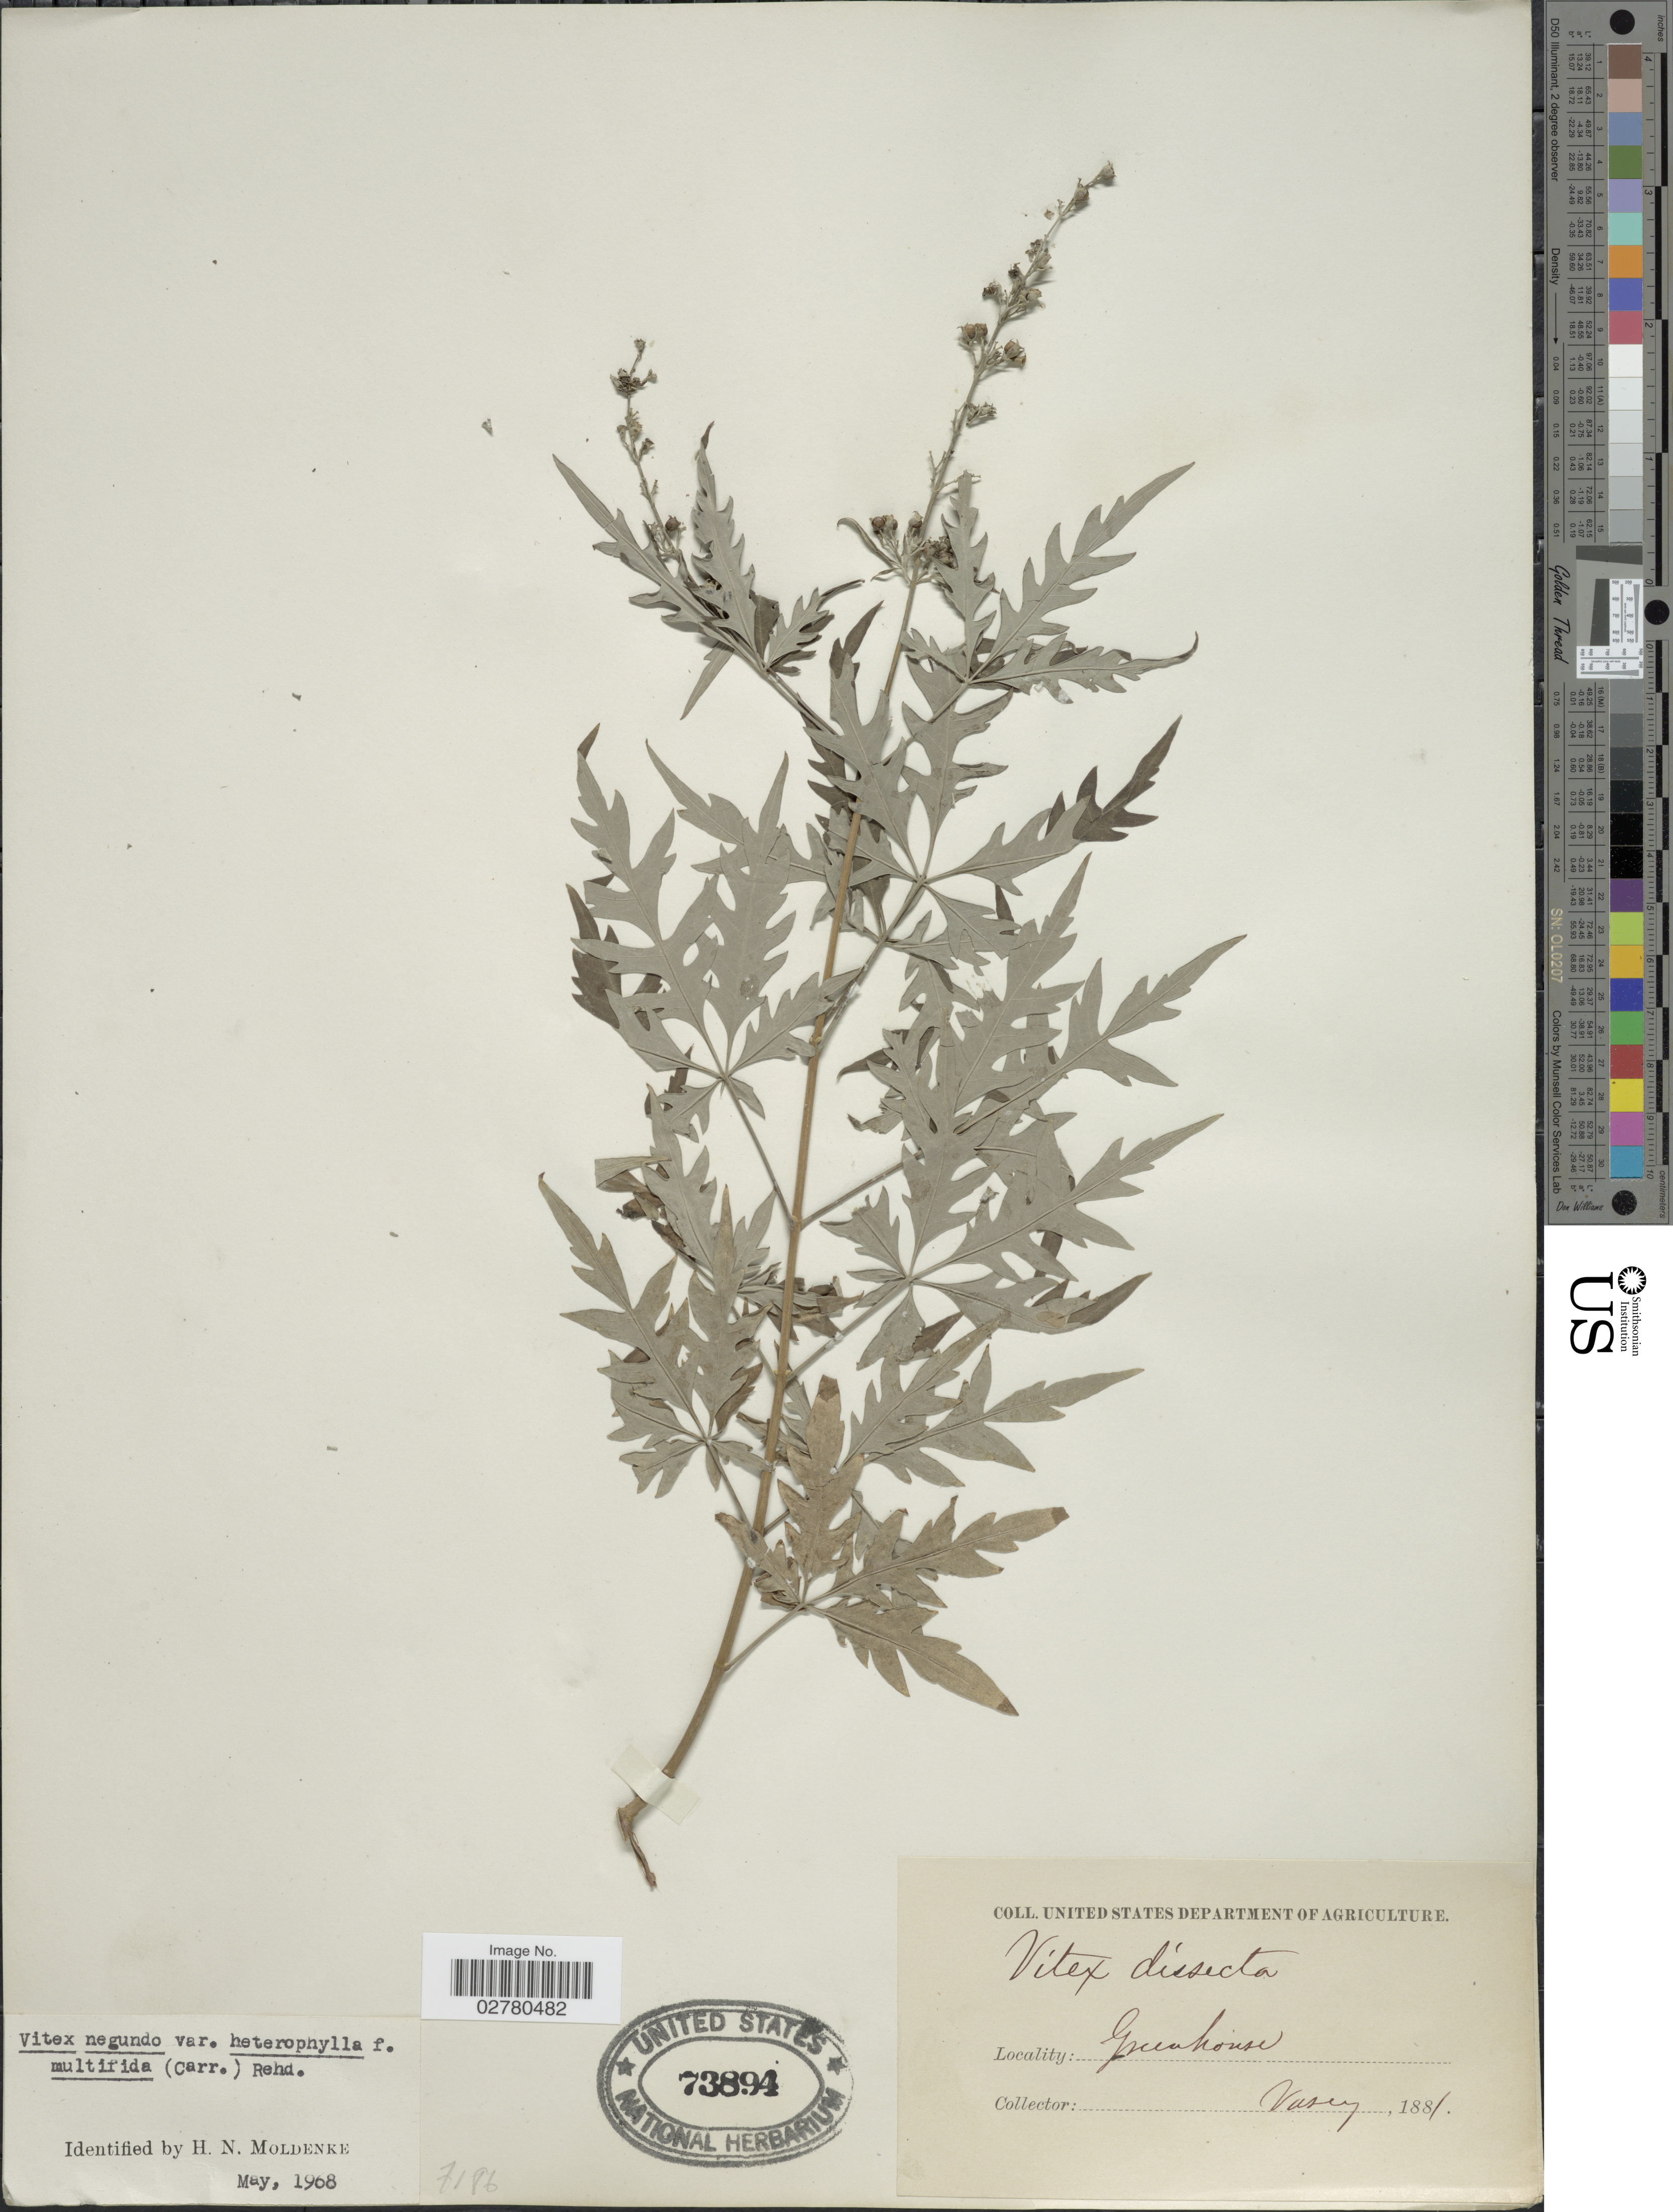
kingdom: Plantae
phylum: Tracheophyta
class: Magnoliopsida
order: Lamiales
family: Lamiaceae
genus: Vitex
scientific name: Vitex negundo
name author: L.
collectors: Vasey, --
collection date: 1881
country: United States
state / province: District of Columbia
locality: Greenhouse.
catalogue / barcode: US 73894